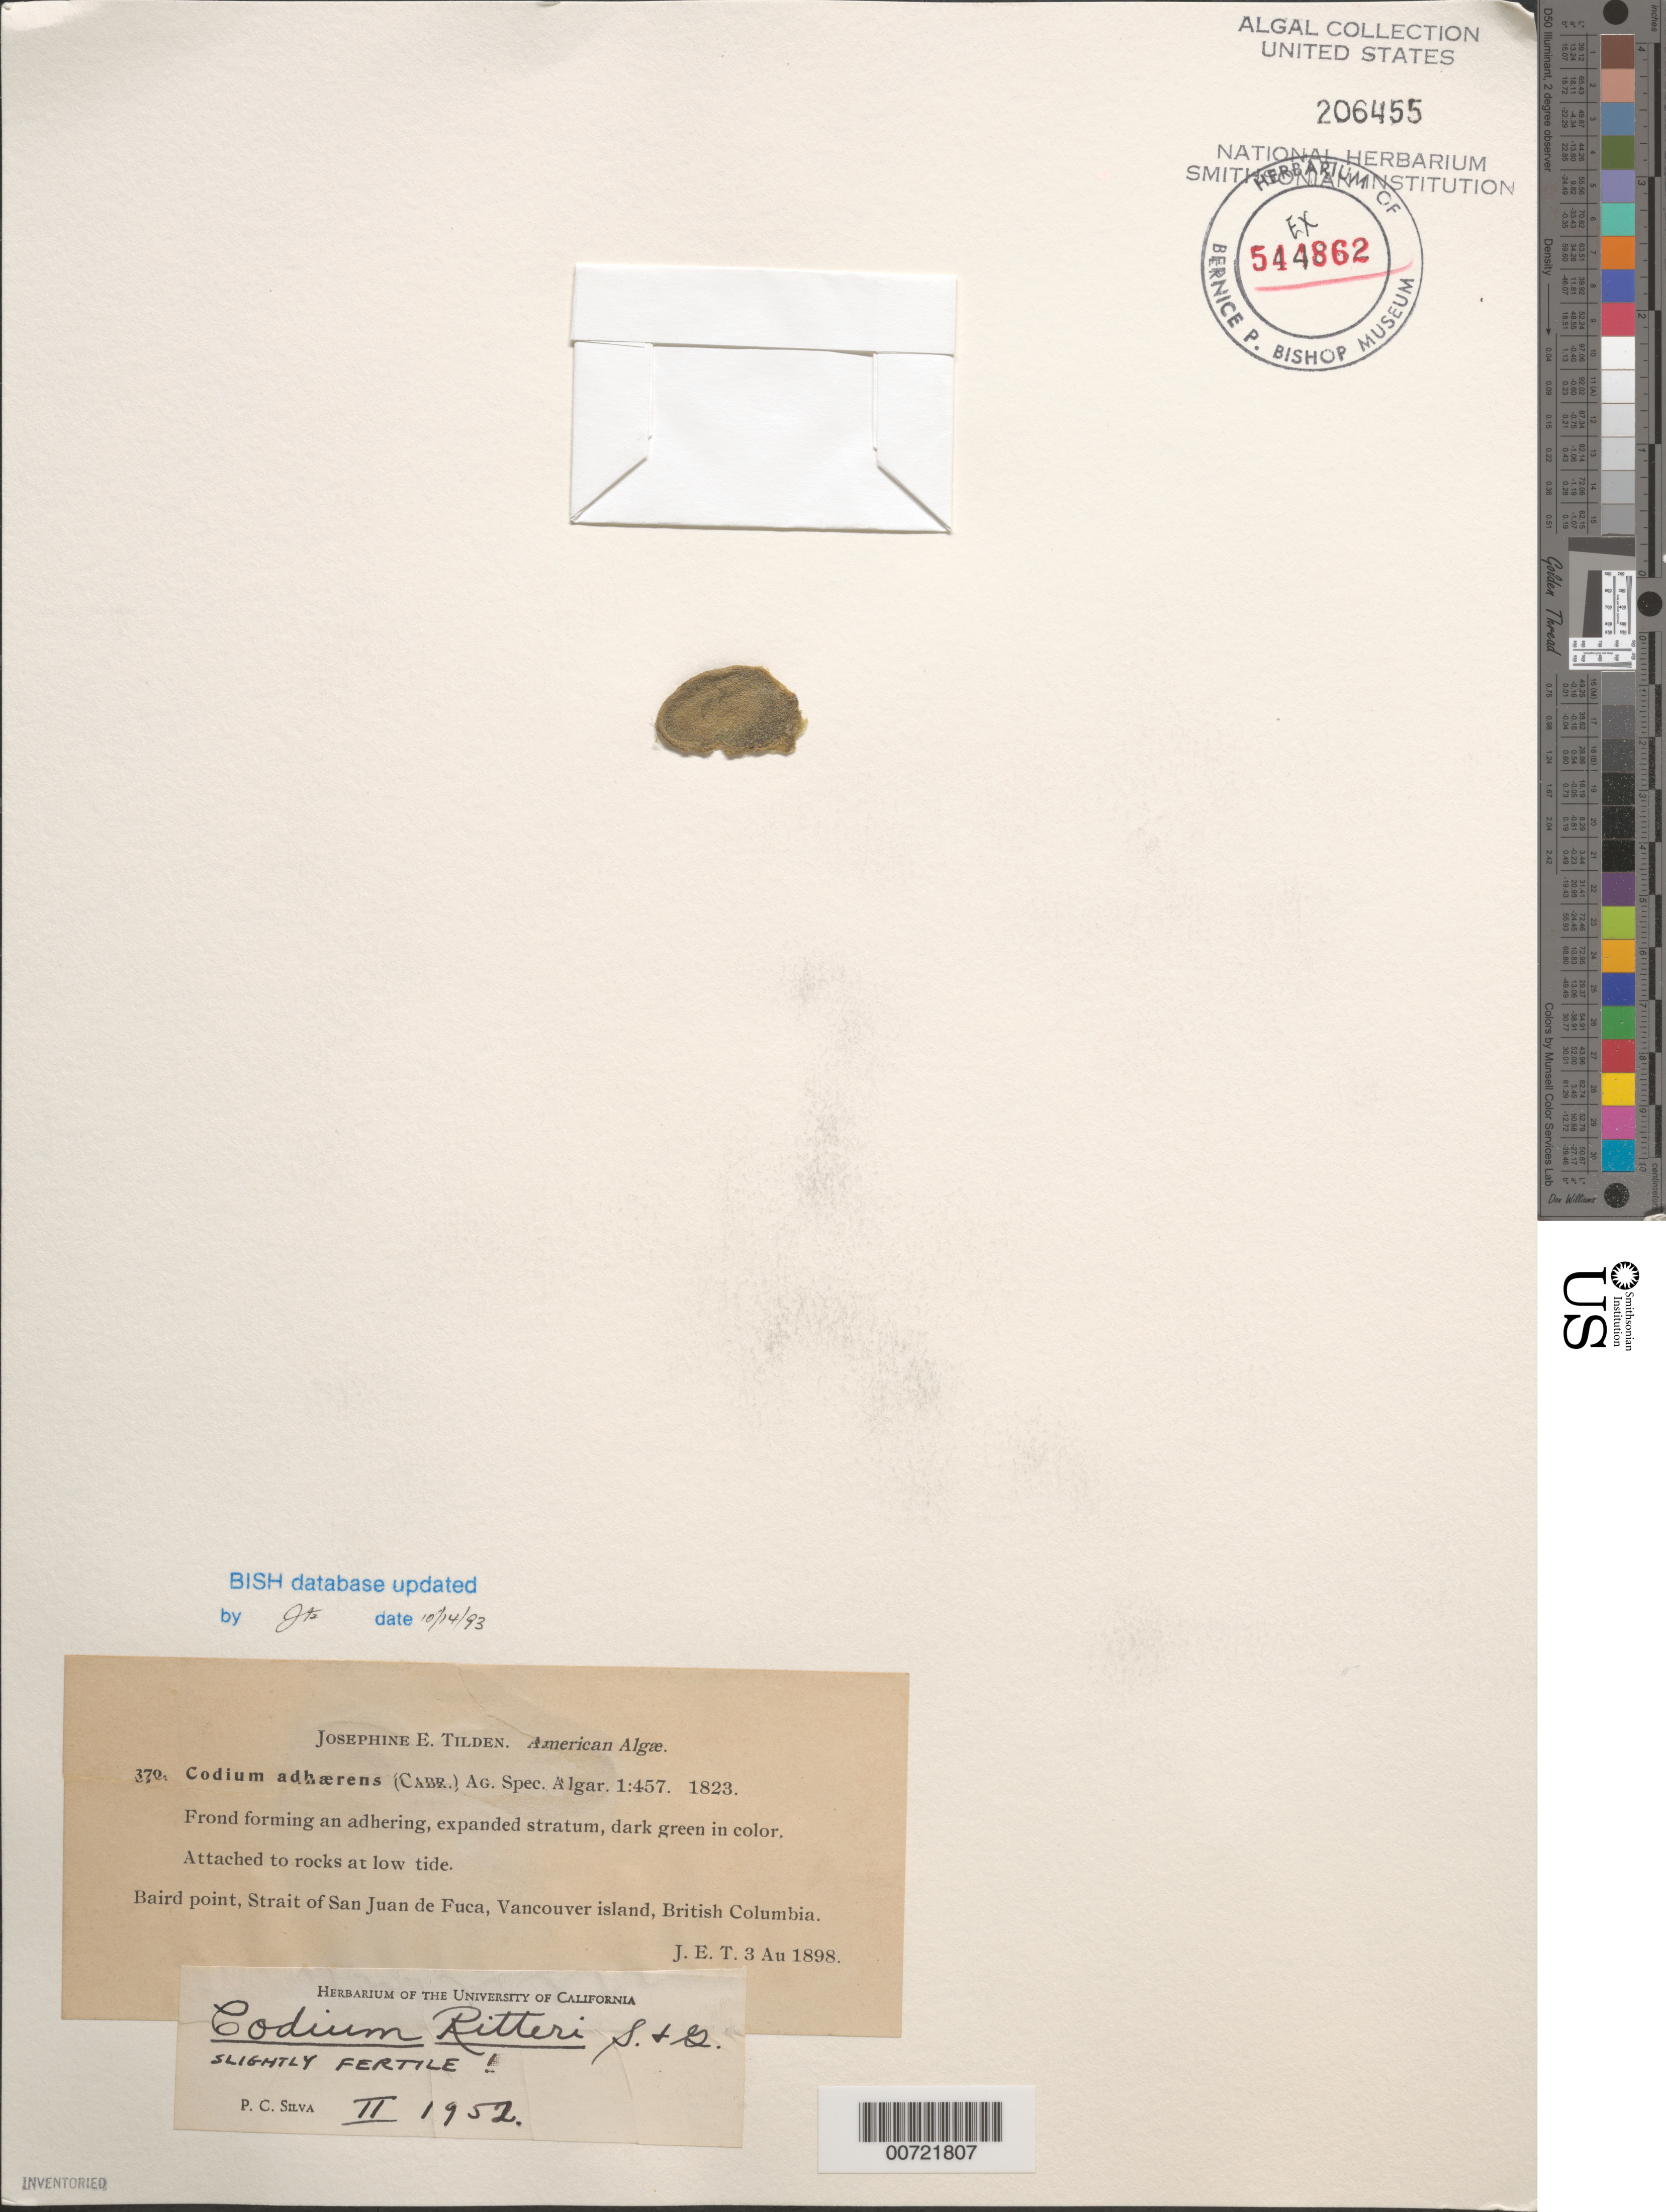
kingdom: Plantae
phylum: Chlorophyta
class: Ulvophyceae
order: Bryopsidales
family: Codiaceae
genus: Codium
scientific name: Codium ritteri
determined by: Silva, P. C.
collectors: J. E. Tilden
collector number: JET 370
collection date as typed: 03 Aug 1898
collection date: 1898-08-03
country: Canada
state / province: British Columbia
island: Vancouver Island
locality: Baird Point, Juan de Fuca Strait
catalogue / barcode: US 206455